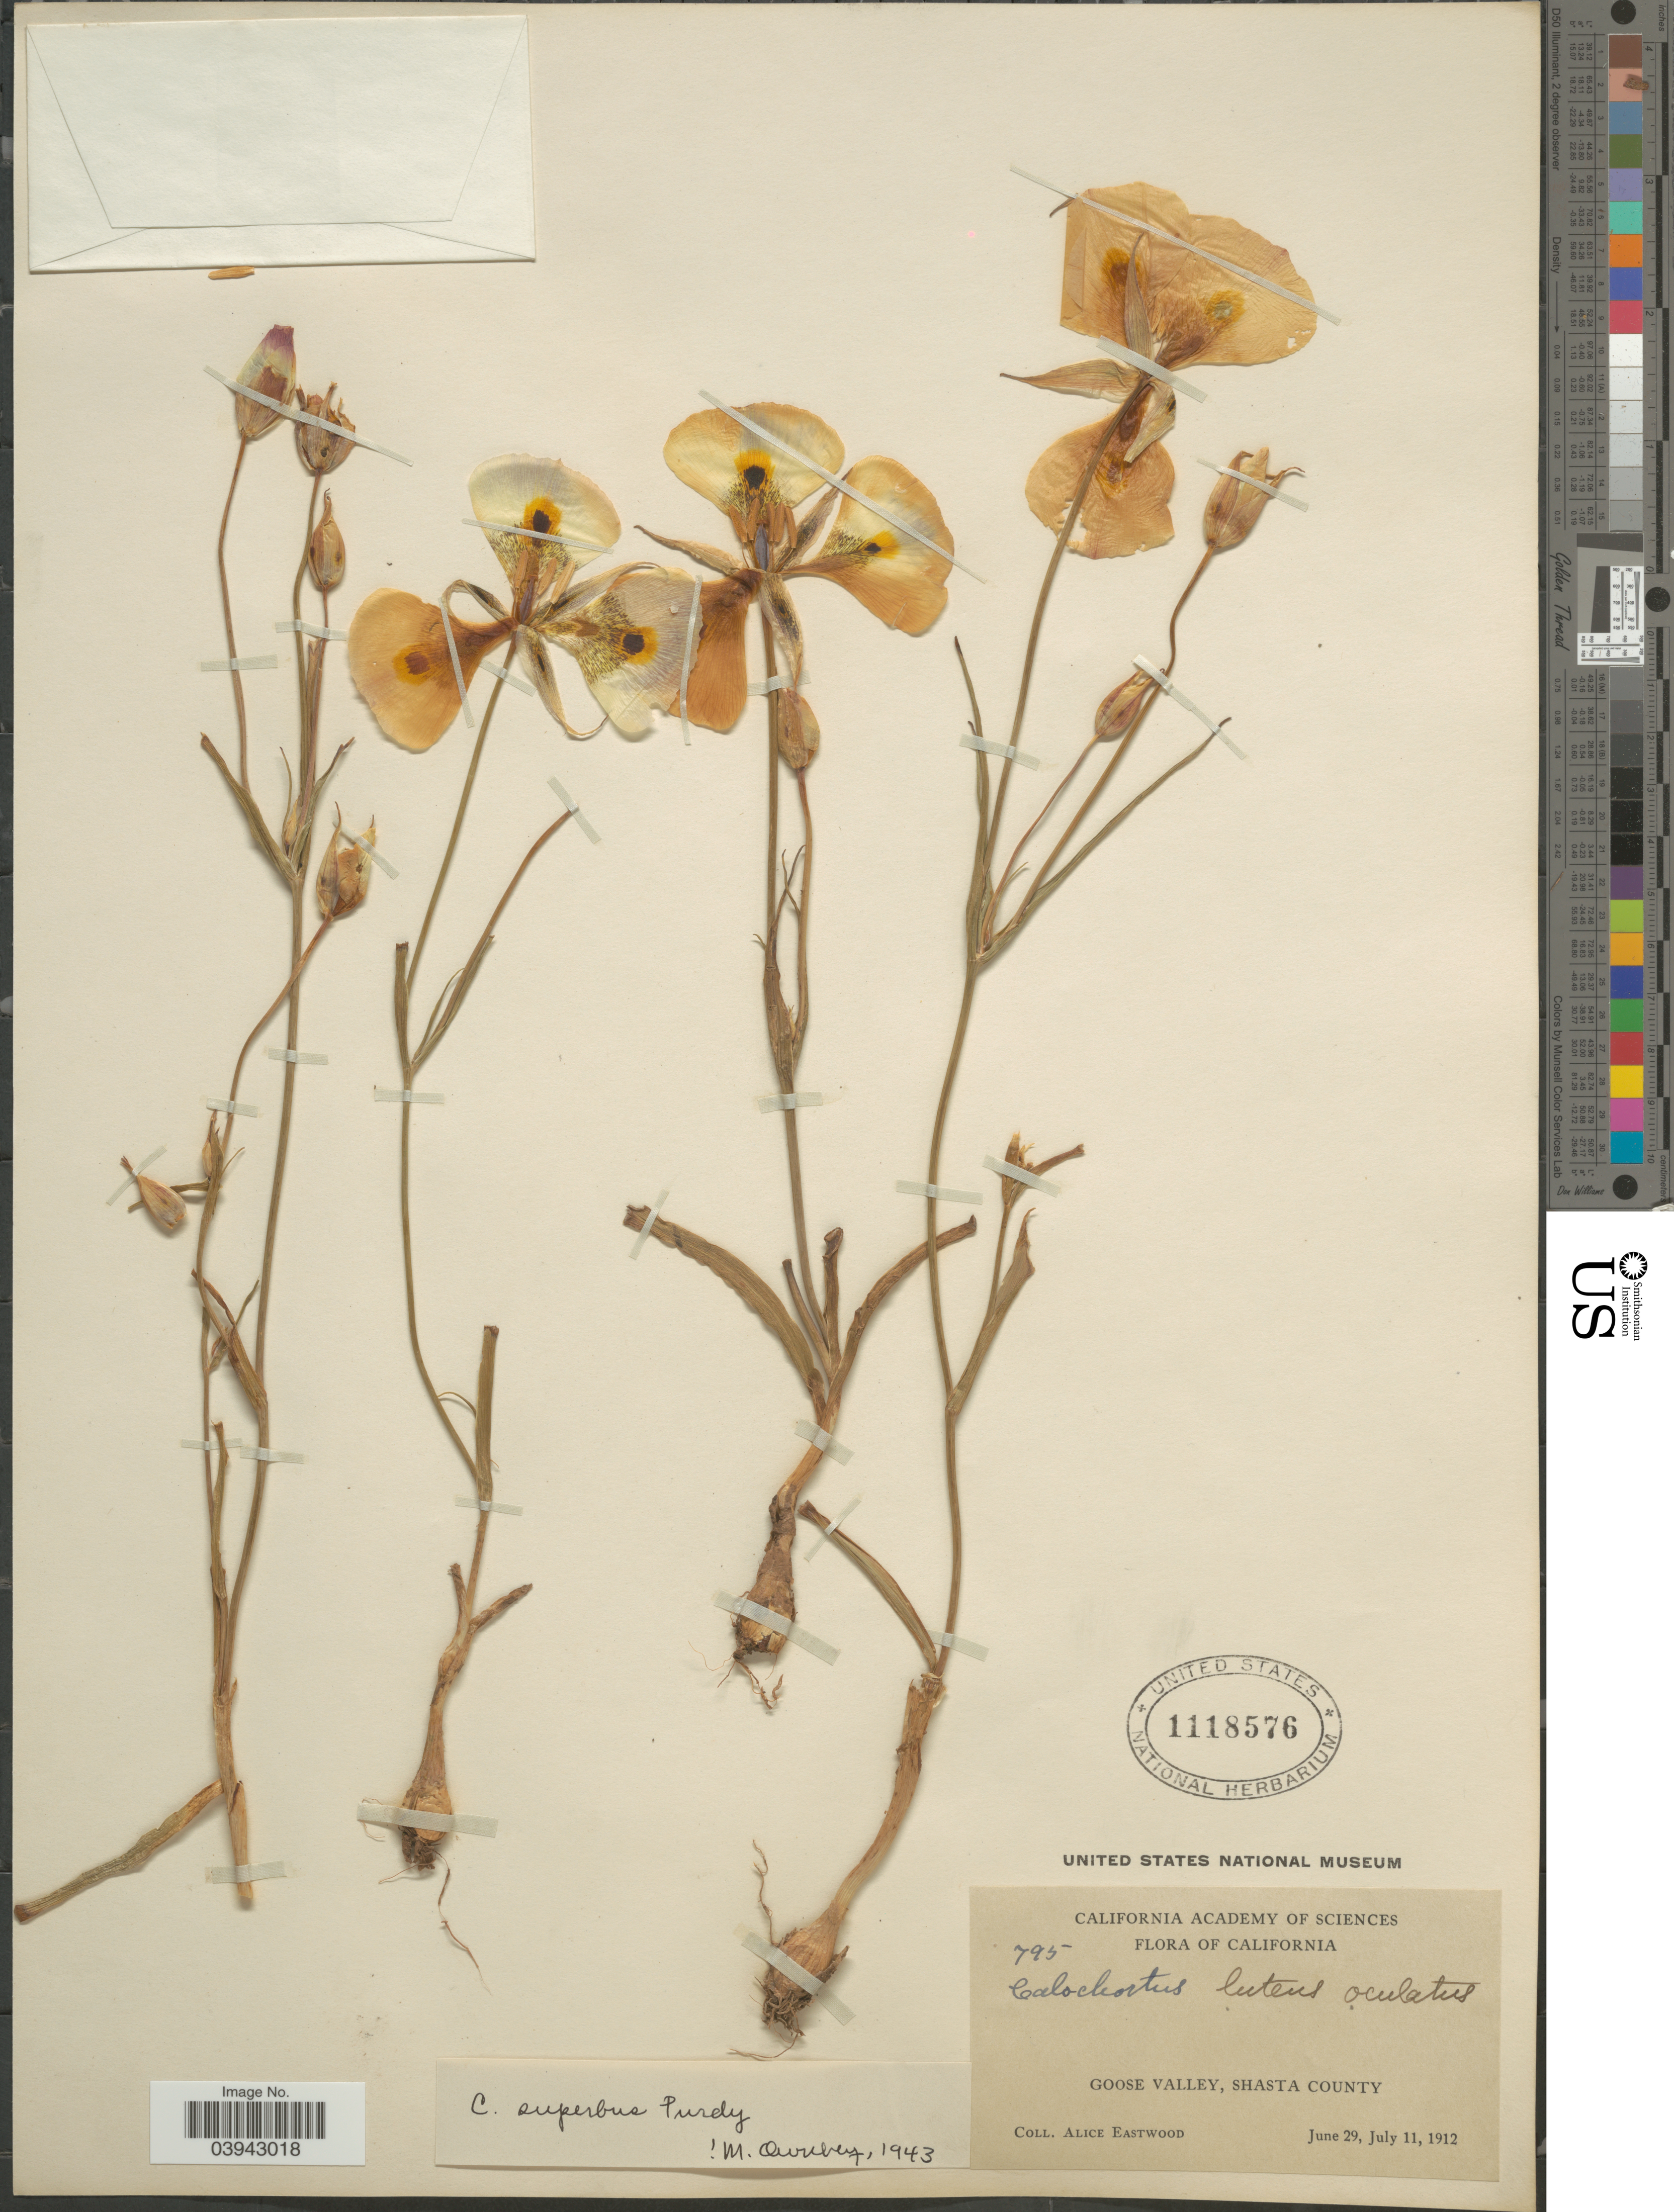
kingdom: Plantae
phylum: Tracheophyta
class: Liliopsida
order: Liliales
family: Liliaceae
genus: Calochortus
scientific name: Calochortus superbus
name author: Purdy ex J.T. Howell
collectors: A. Eastwood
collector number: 795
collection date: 1912-06-29/1912-07-11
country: United States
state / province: California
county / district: Shasta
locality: Goose Valley, Shasta County.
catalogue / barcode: US 1118576